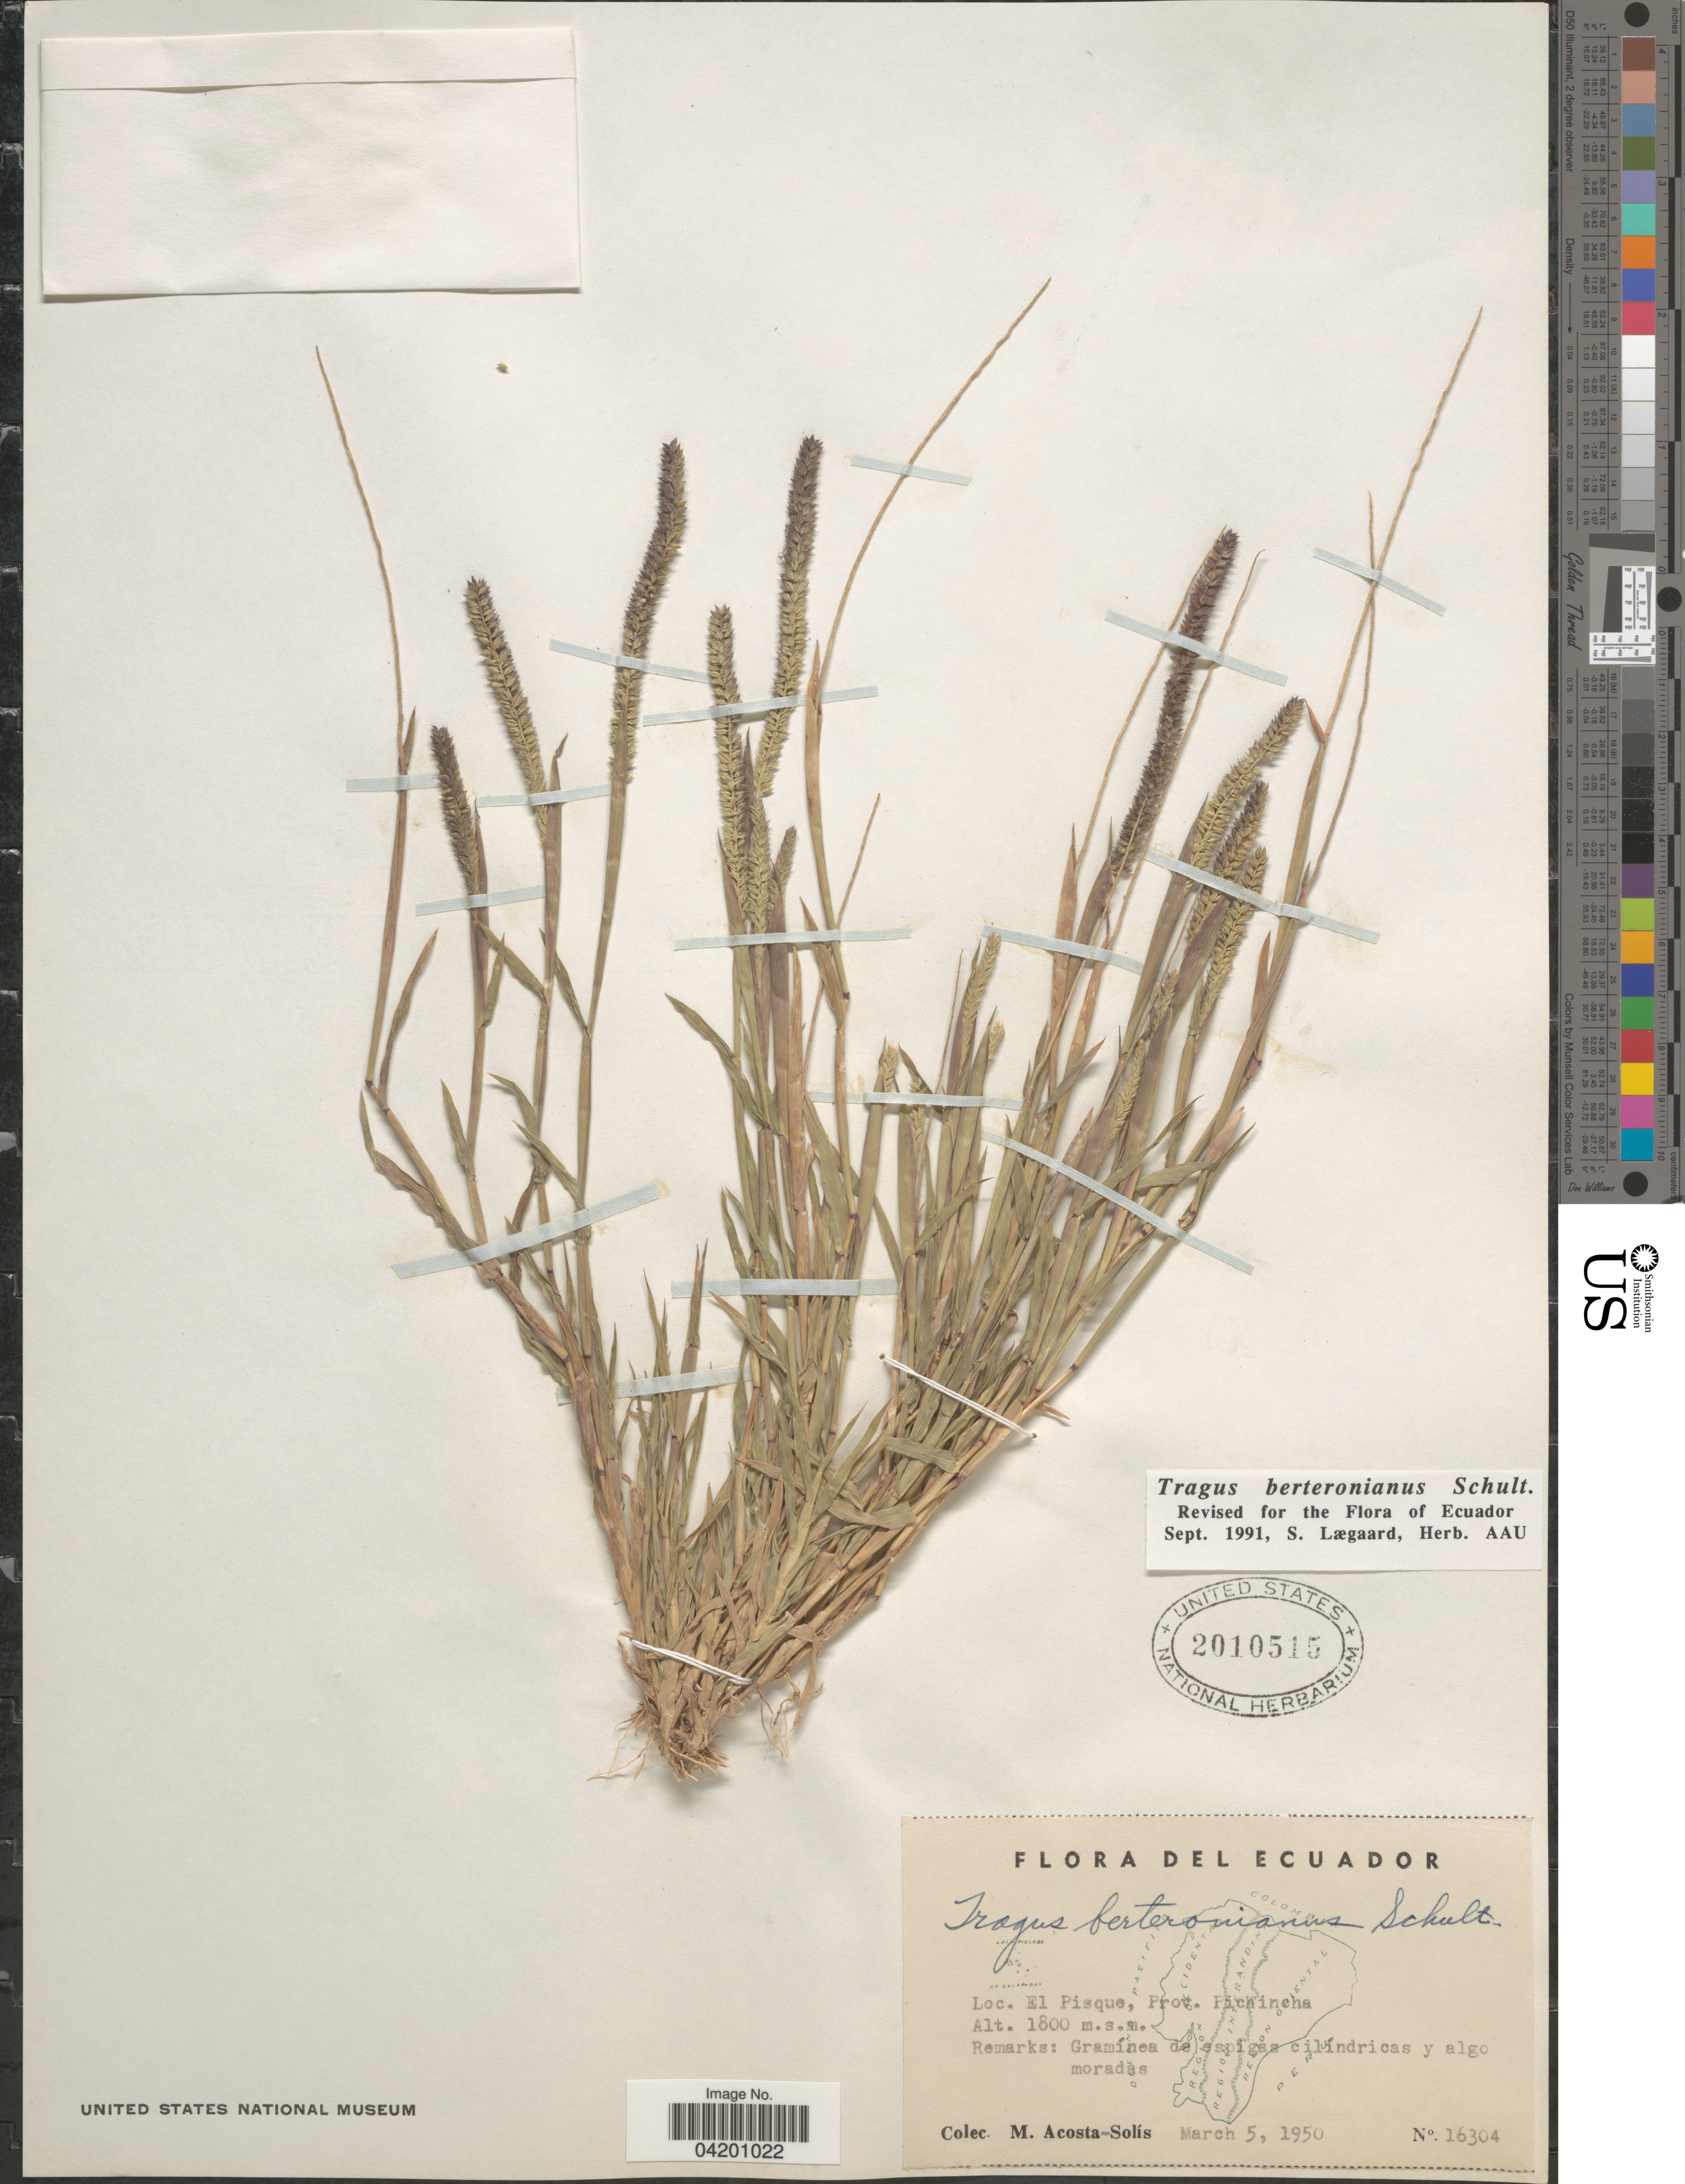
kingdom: Plantae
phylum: Tracheophyta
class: Liliopsida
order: Poales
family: Poaceae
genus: Tragus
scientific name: Tragus berteronianus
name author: Schult.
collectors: M. Acosta Solis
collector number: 16304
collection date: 1950-03-05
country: Ecuador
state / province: Pichincha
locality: El Pisque.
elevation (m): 1800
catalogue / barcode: US 201515